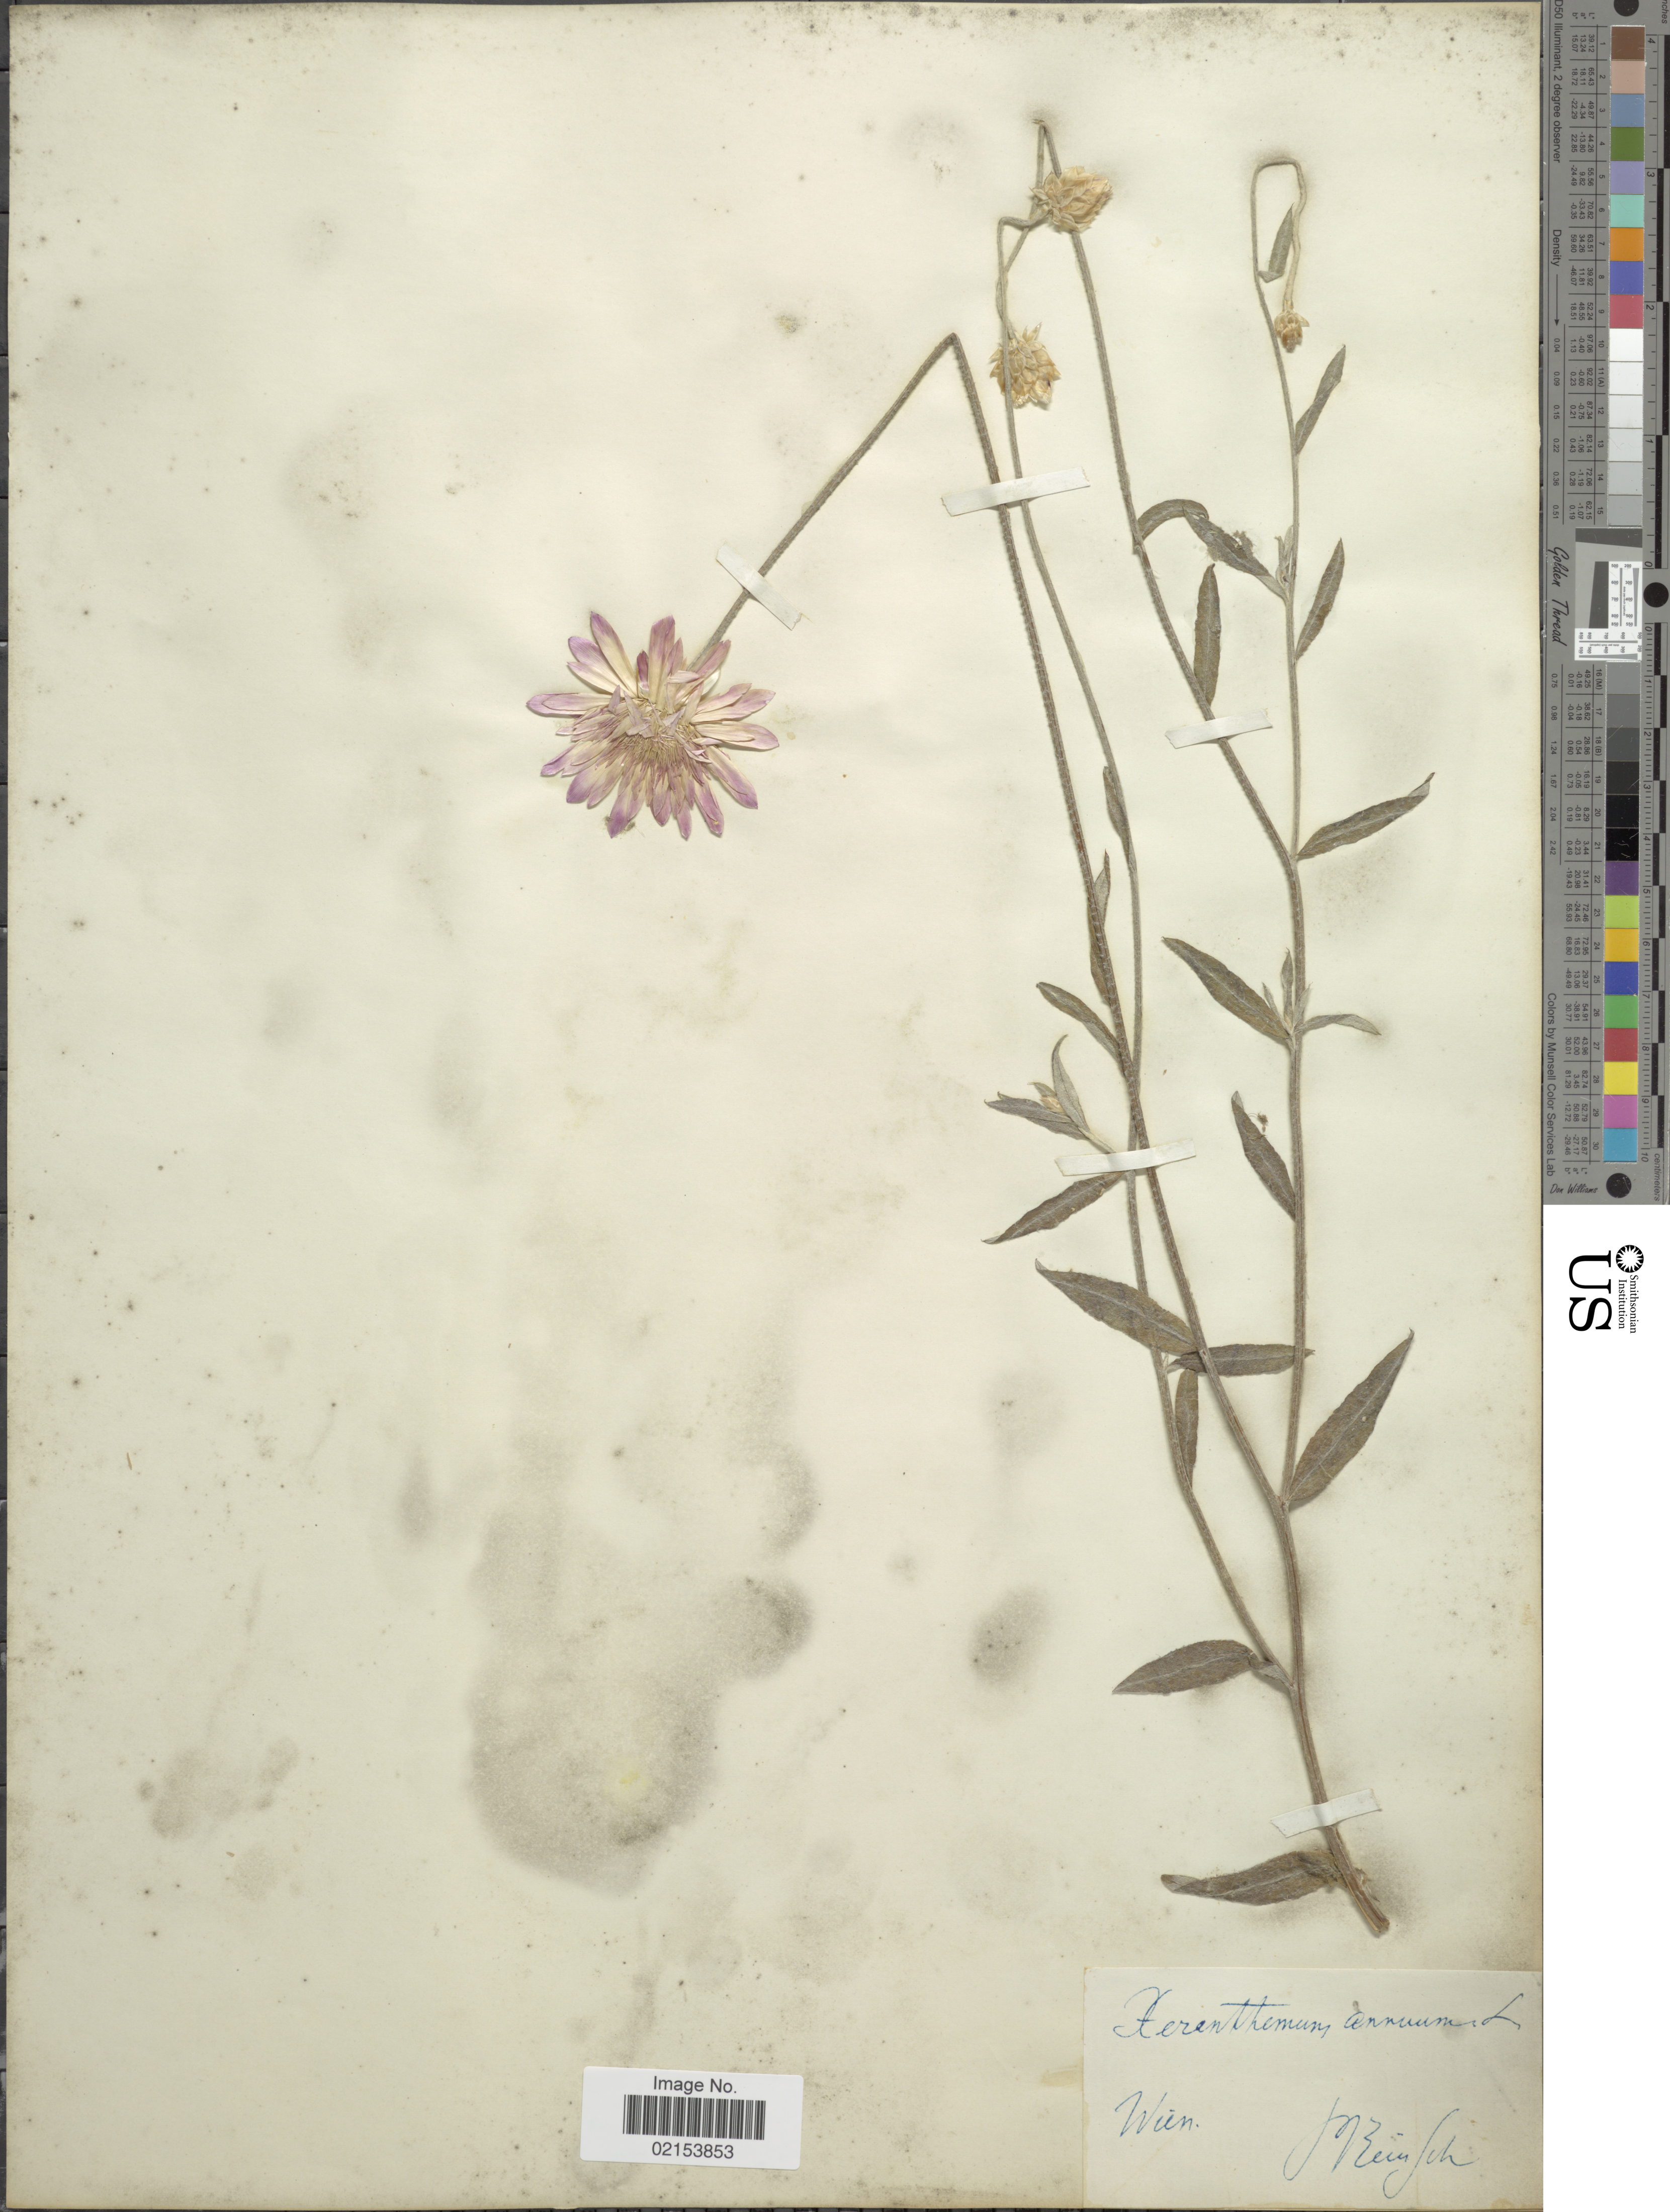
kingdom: Plantae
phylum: Tracheophyta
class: Magnoliopsida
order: Asterales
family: Asteraceae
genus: Xeranthemum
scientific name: Xeranthemum annuum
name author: L.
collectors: P.F. Reinsch (herbarium)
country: Austria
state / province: Wien